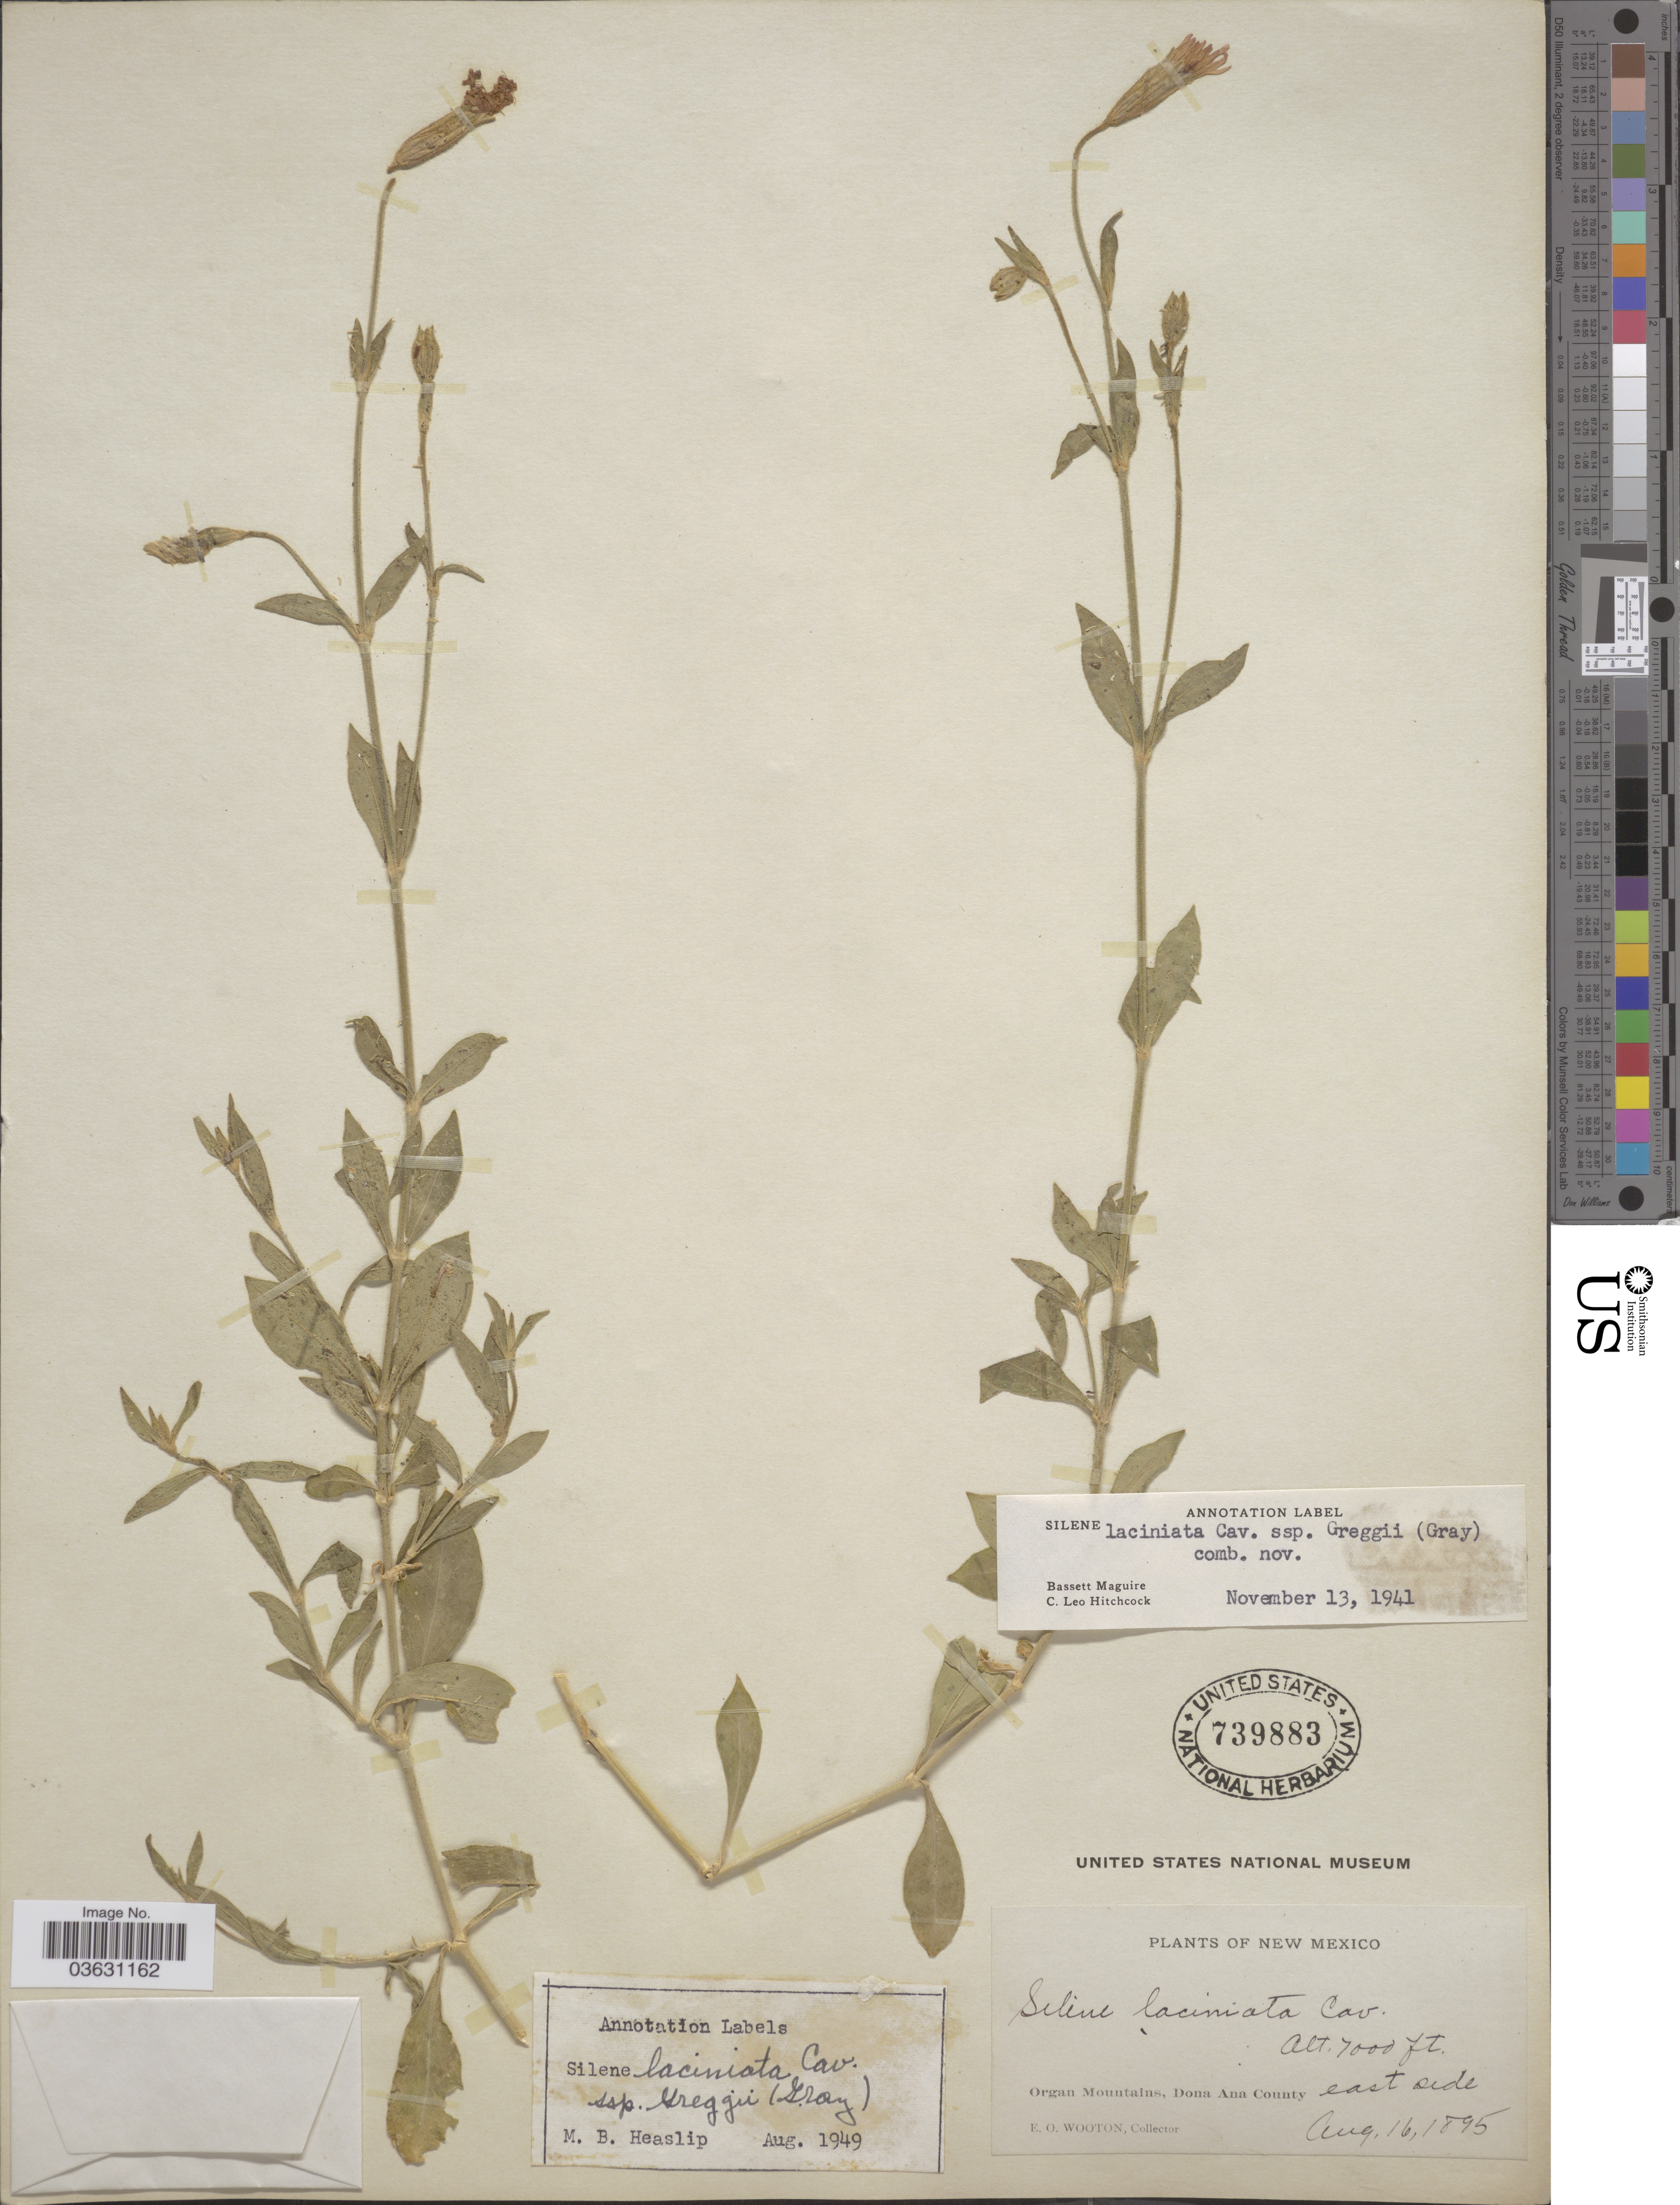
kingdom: Plantae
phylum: Tracheophyta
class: Magnoliopsida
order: Caryophyllales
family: Caryophyllaceae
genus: Silene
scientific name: Silene laciniata subsp. greggii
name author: (A. Gray) C.L. Hitchc. & Maguire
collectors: E. O. Wooton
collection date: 1895-08-16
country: United States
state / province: New Mexico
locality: Organ Mountains, Dona Ana County east side.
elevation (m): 2134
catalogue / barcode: US 739883